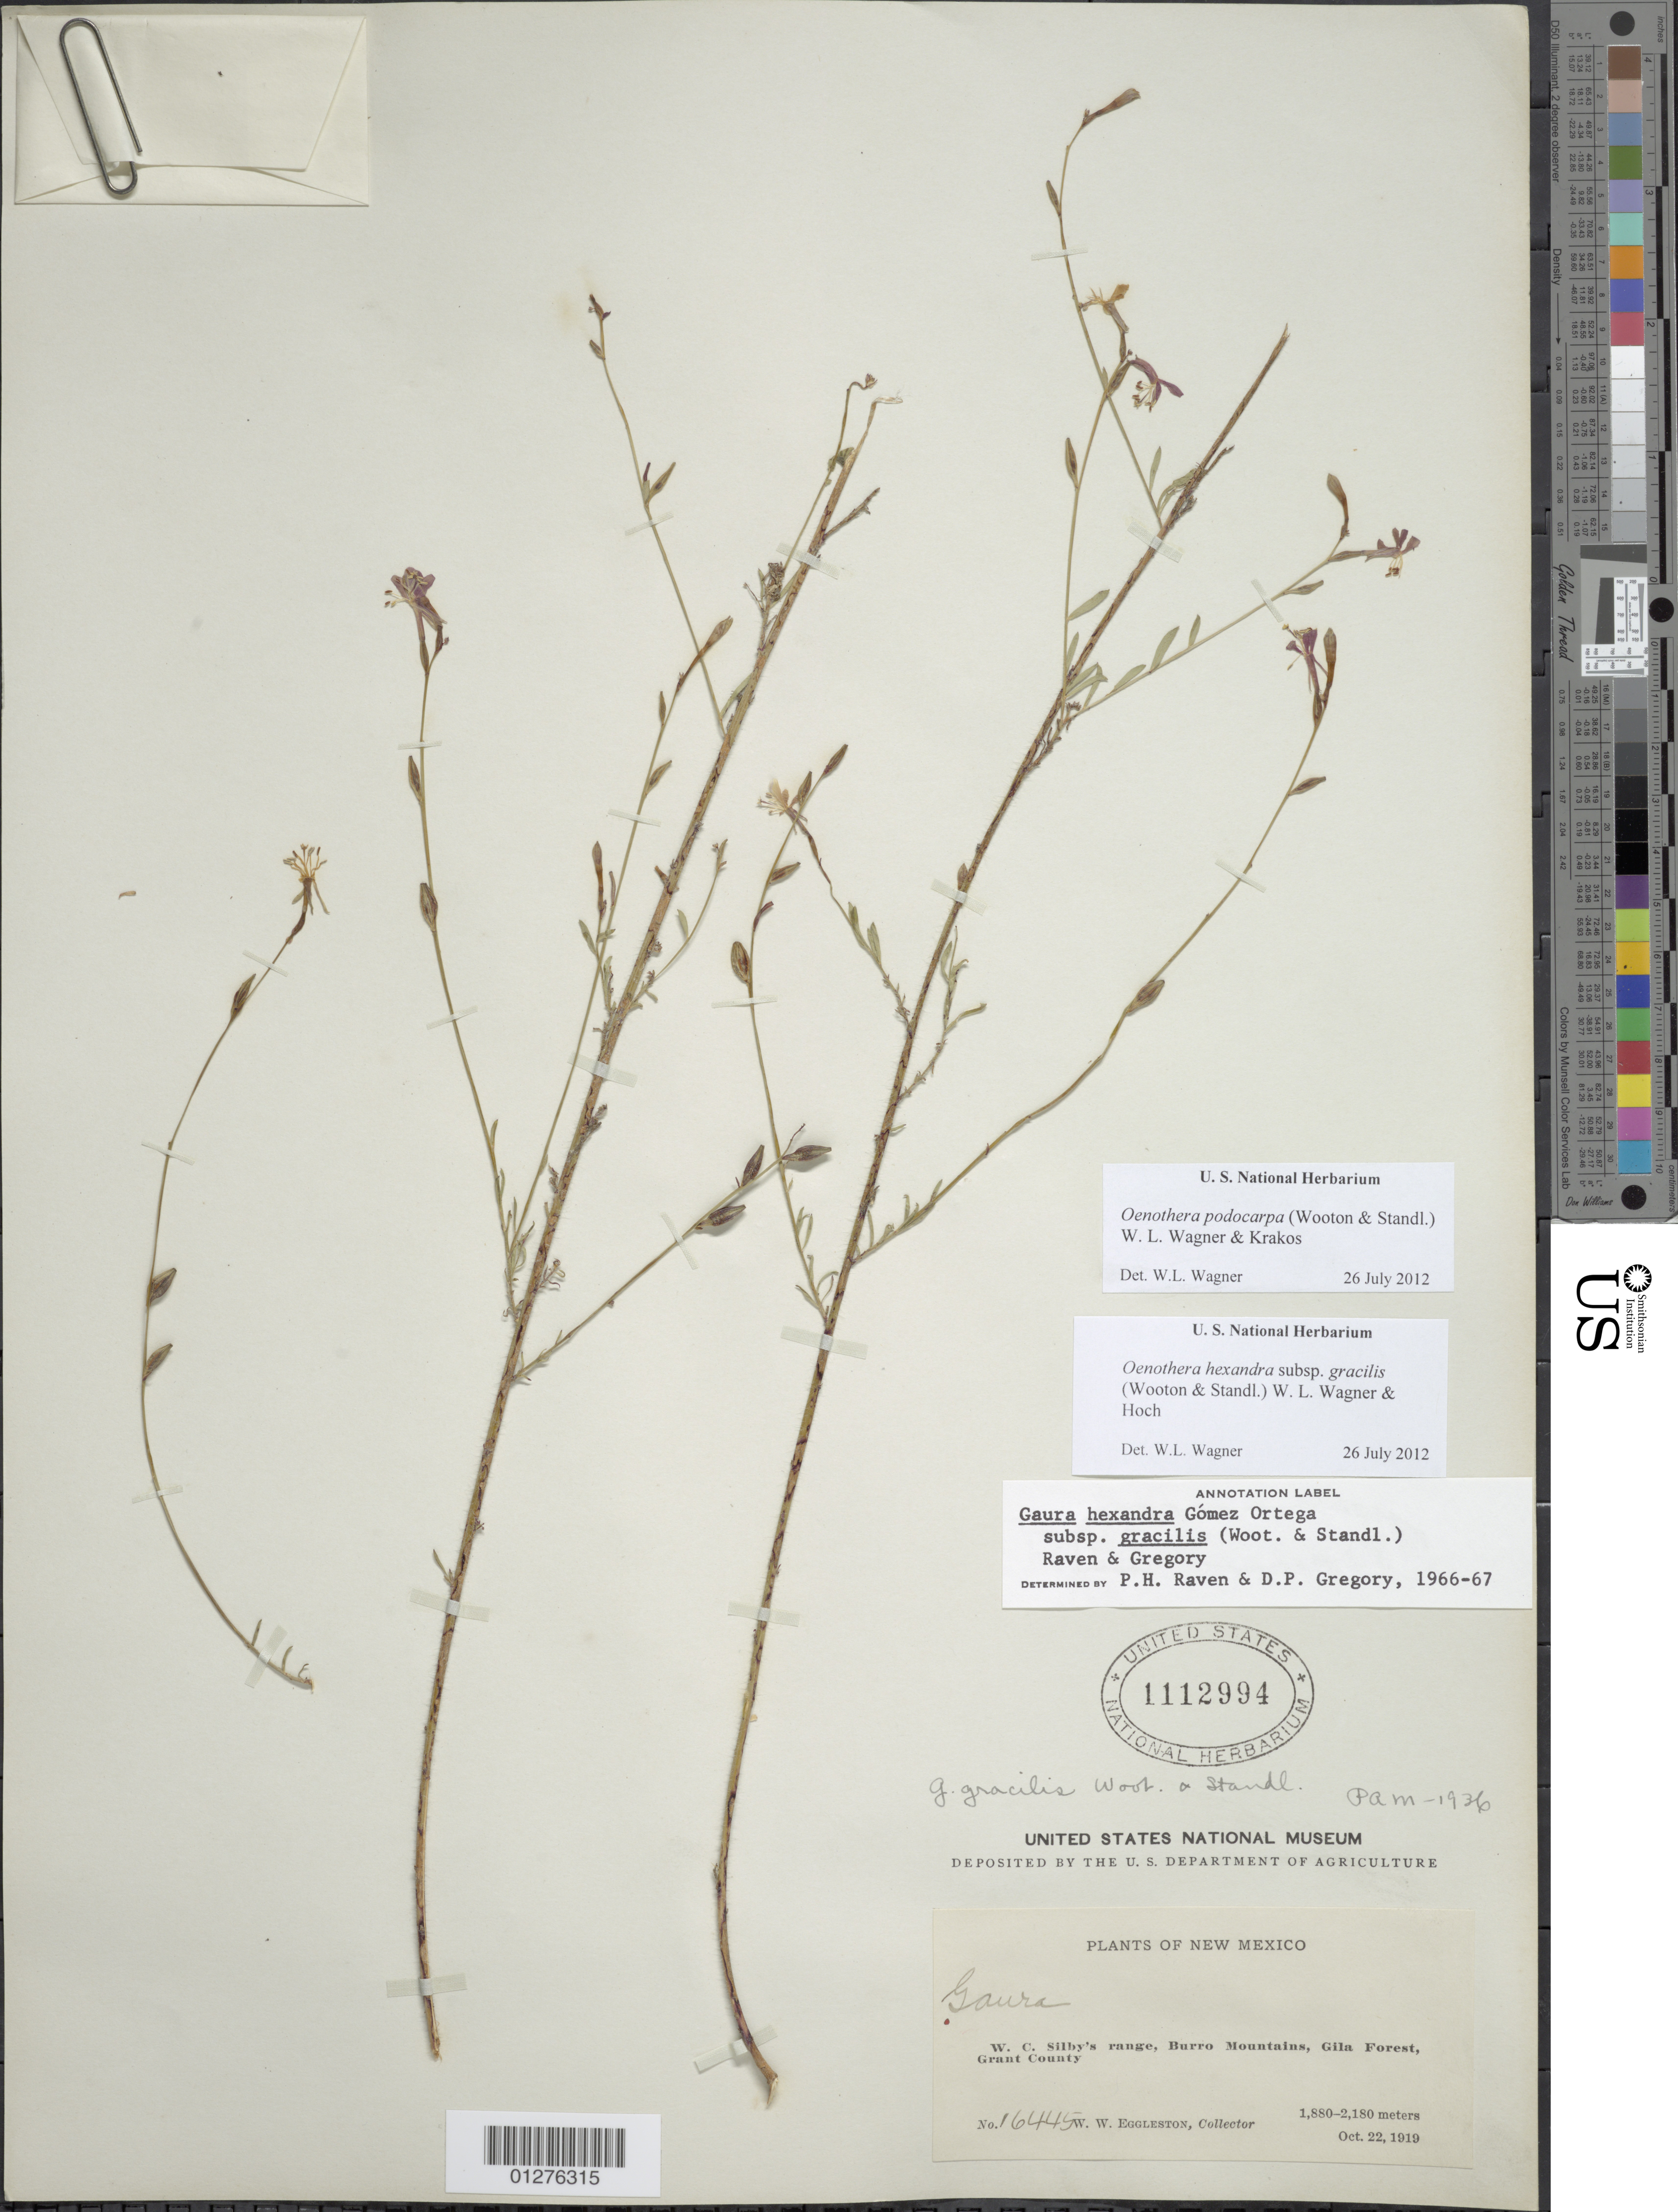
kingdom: Plantae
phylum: Tracheophyta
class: Magnoliopsida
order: Myrtales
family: Onagraceae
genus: Oenothera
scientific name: Oenothera podocarpa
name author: (Wooton & Standl.) Krakos & W.L. Wagner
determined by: Wagner, W. L., (BOT), Smithsonian Institution - National Museum of Natural History (UNITED STATES)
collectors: W. W. Eggleston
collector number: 16445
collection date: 1919-10-22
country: United States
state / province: New Mexico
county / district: Grant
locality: W. C. Silby's range, Burro Mts, Gila Forest.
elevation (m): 1880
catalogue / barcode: US 1112994